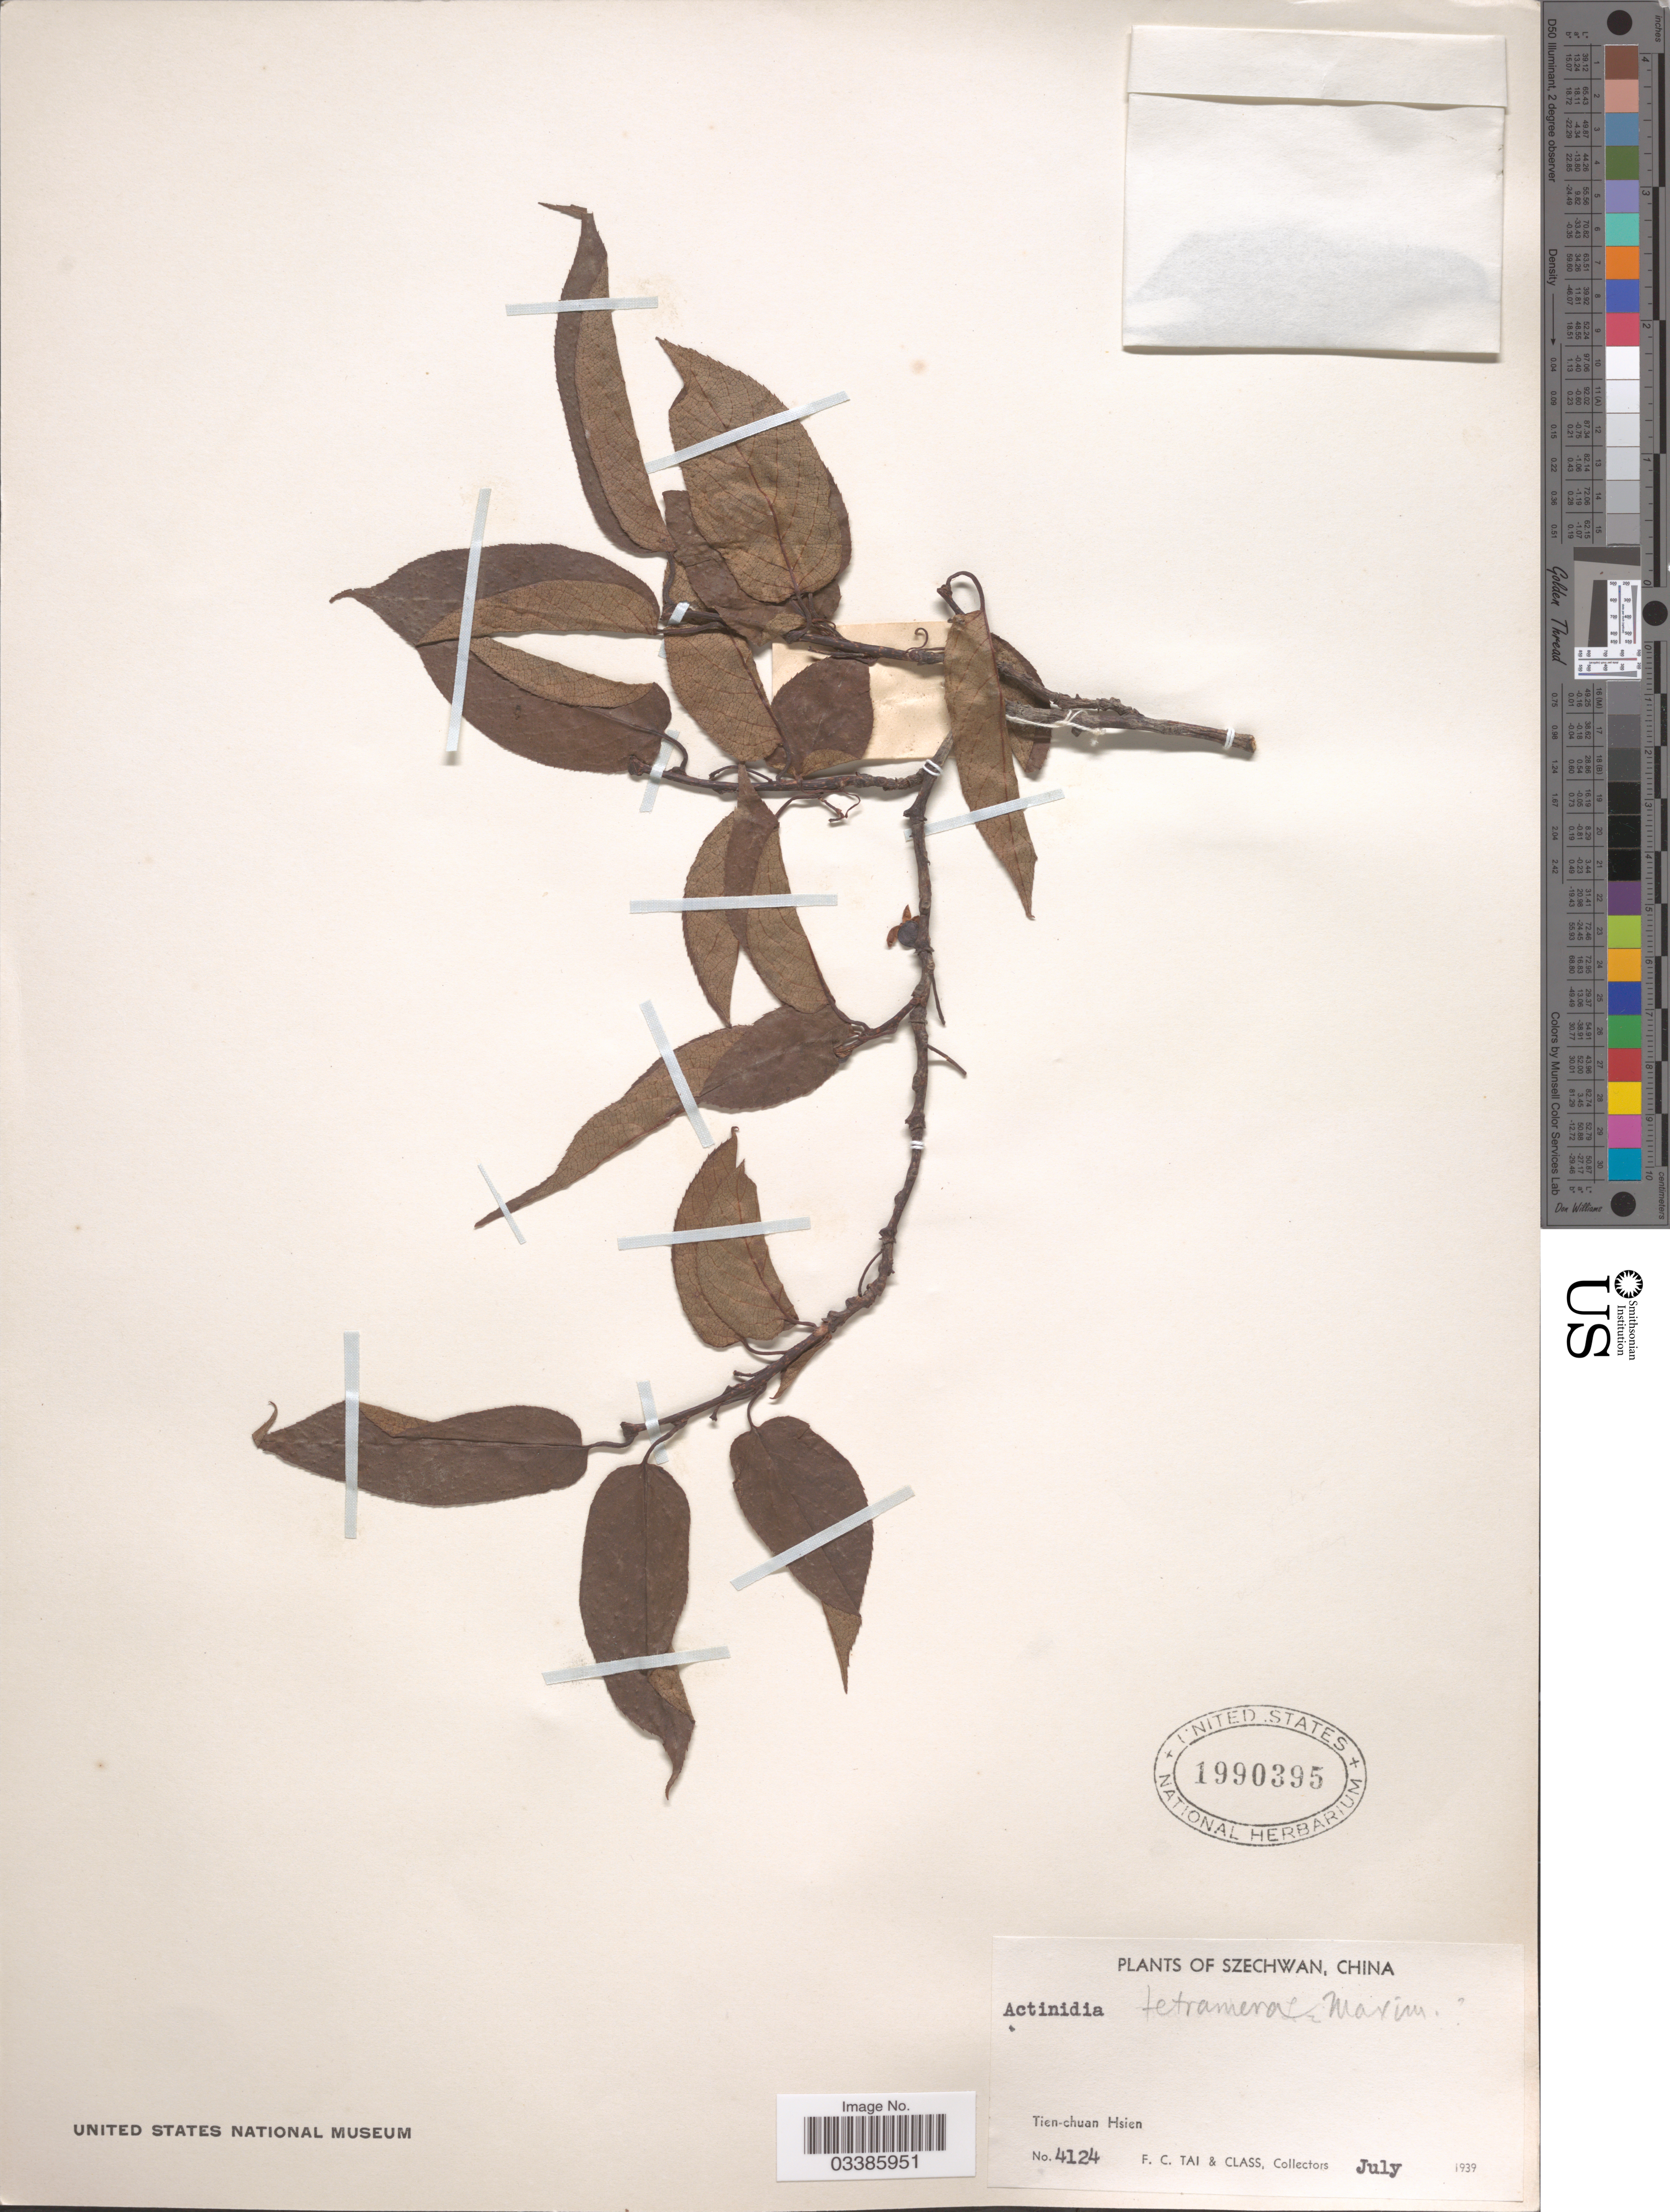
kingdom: Plantae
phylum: Tracheophyta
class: Magnoliopsida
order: Ericales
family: Actinidiaceae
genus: Actinidia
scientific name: Actinidia tetramera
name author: Maxim.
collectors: F. Tai & Class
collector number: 4124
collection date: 1939-07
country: China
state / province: Sichuan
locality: Szechwan, Tien-chuan Hsien.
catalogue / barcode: US 1990395